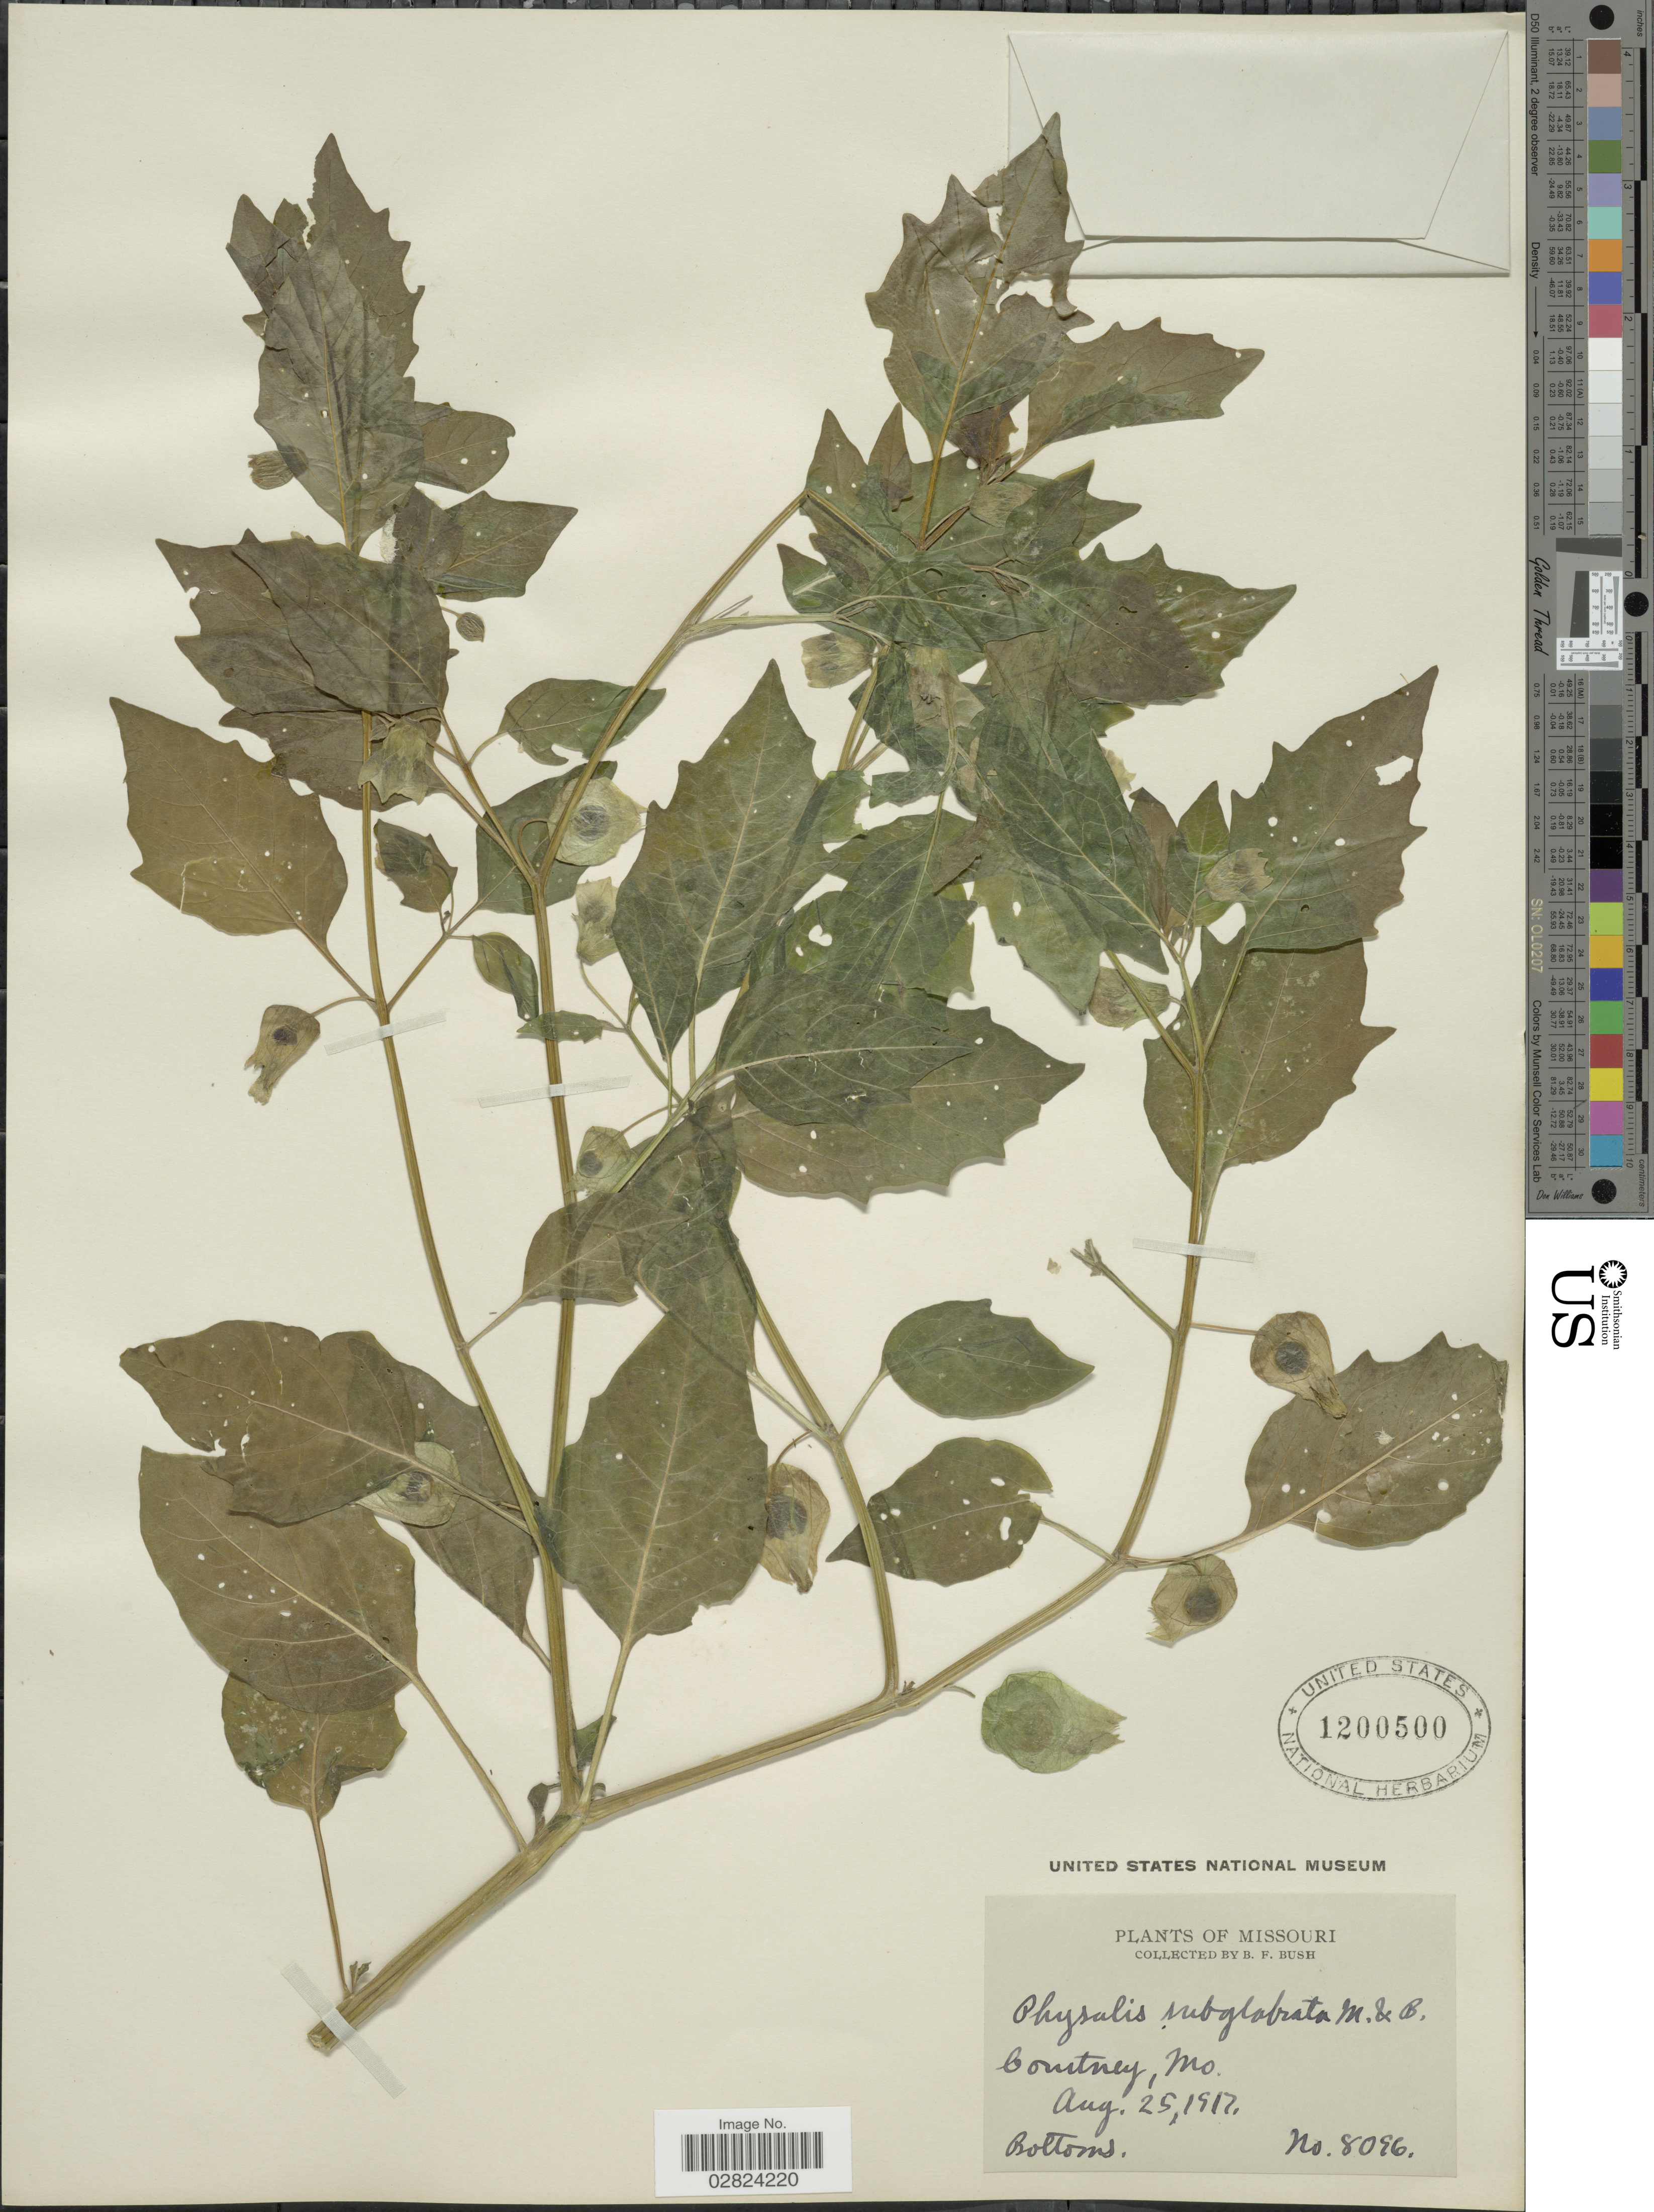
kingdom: Plantae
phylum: Tracheophyta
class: Magnoliopsida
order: Solanales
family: Solanaceae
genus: Physalis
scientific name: Physalis subglabrata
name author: Mack. & Bush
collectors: B. F. Bush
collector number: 8096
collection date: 1917-08-25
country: United States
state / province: Missouri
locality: Courtney.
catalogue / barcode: US 1200500